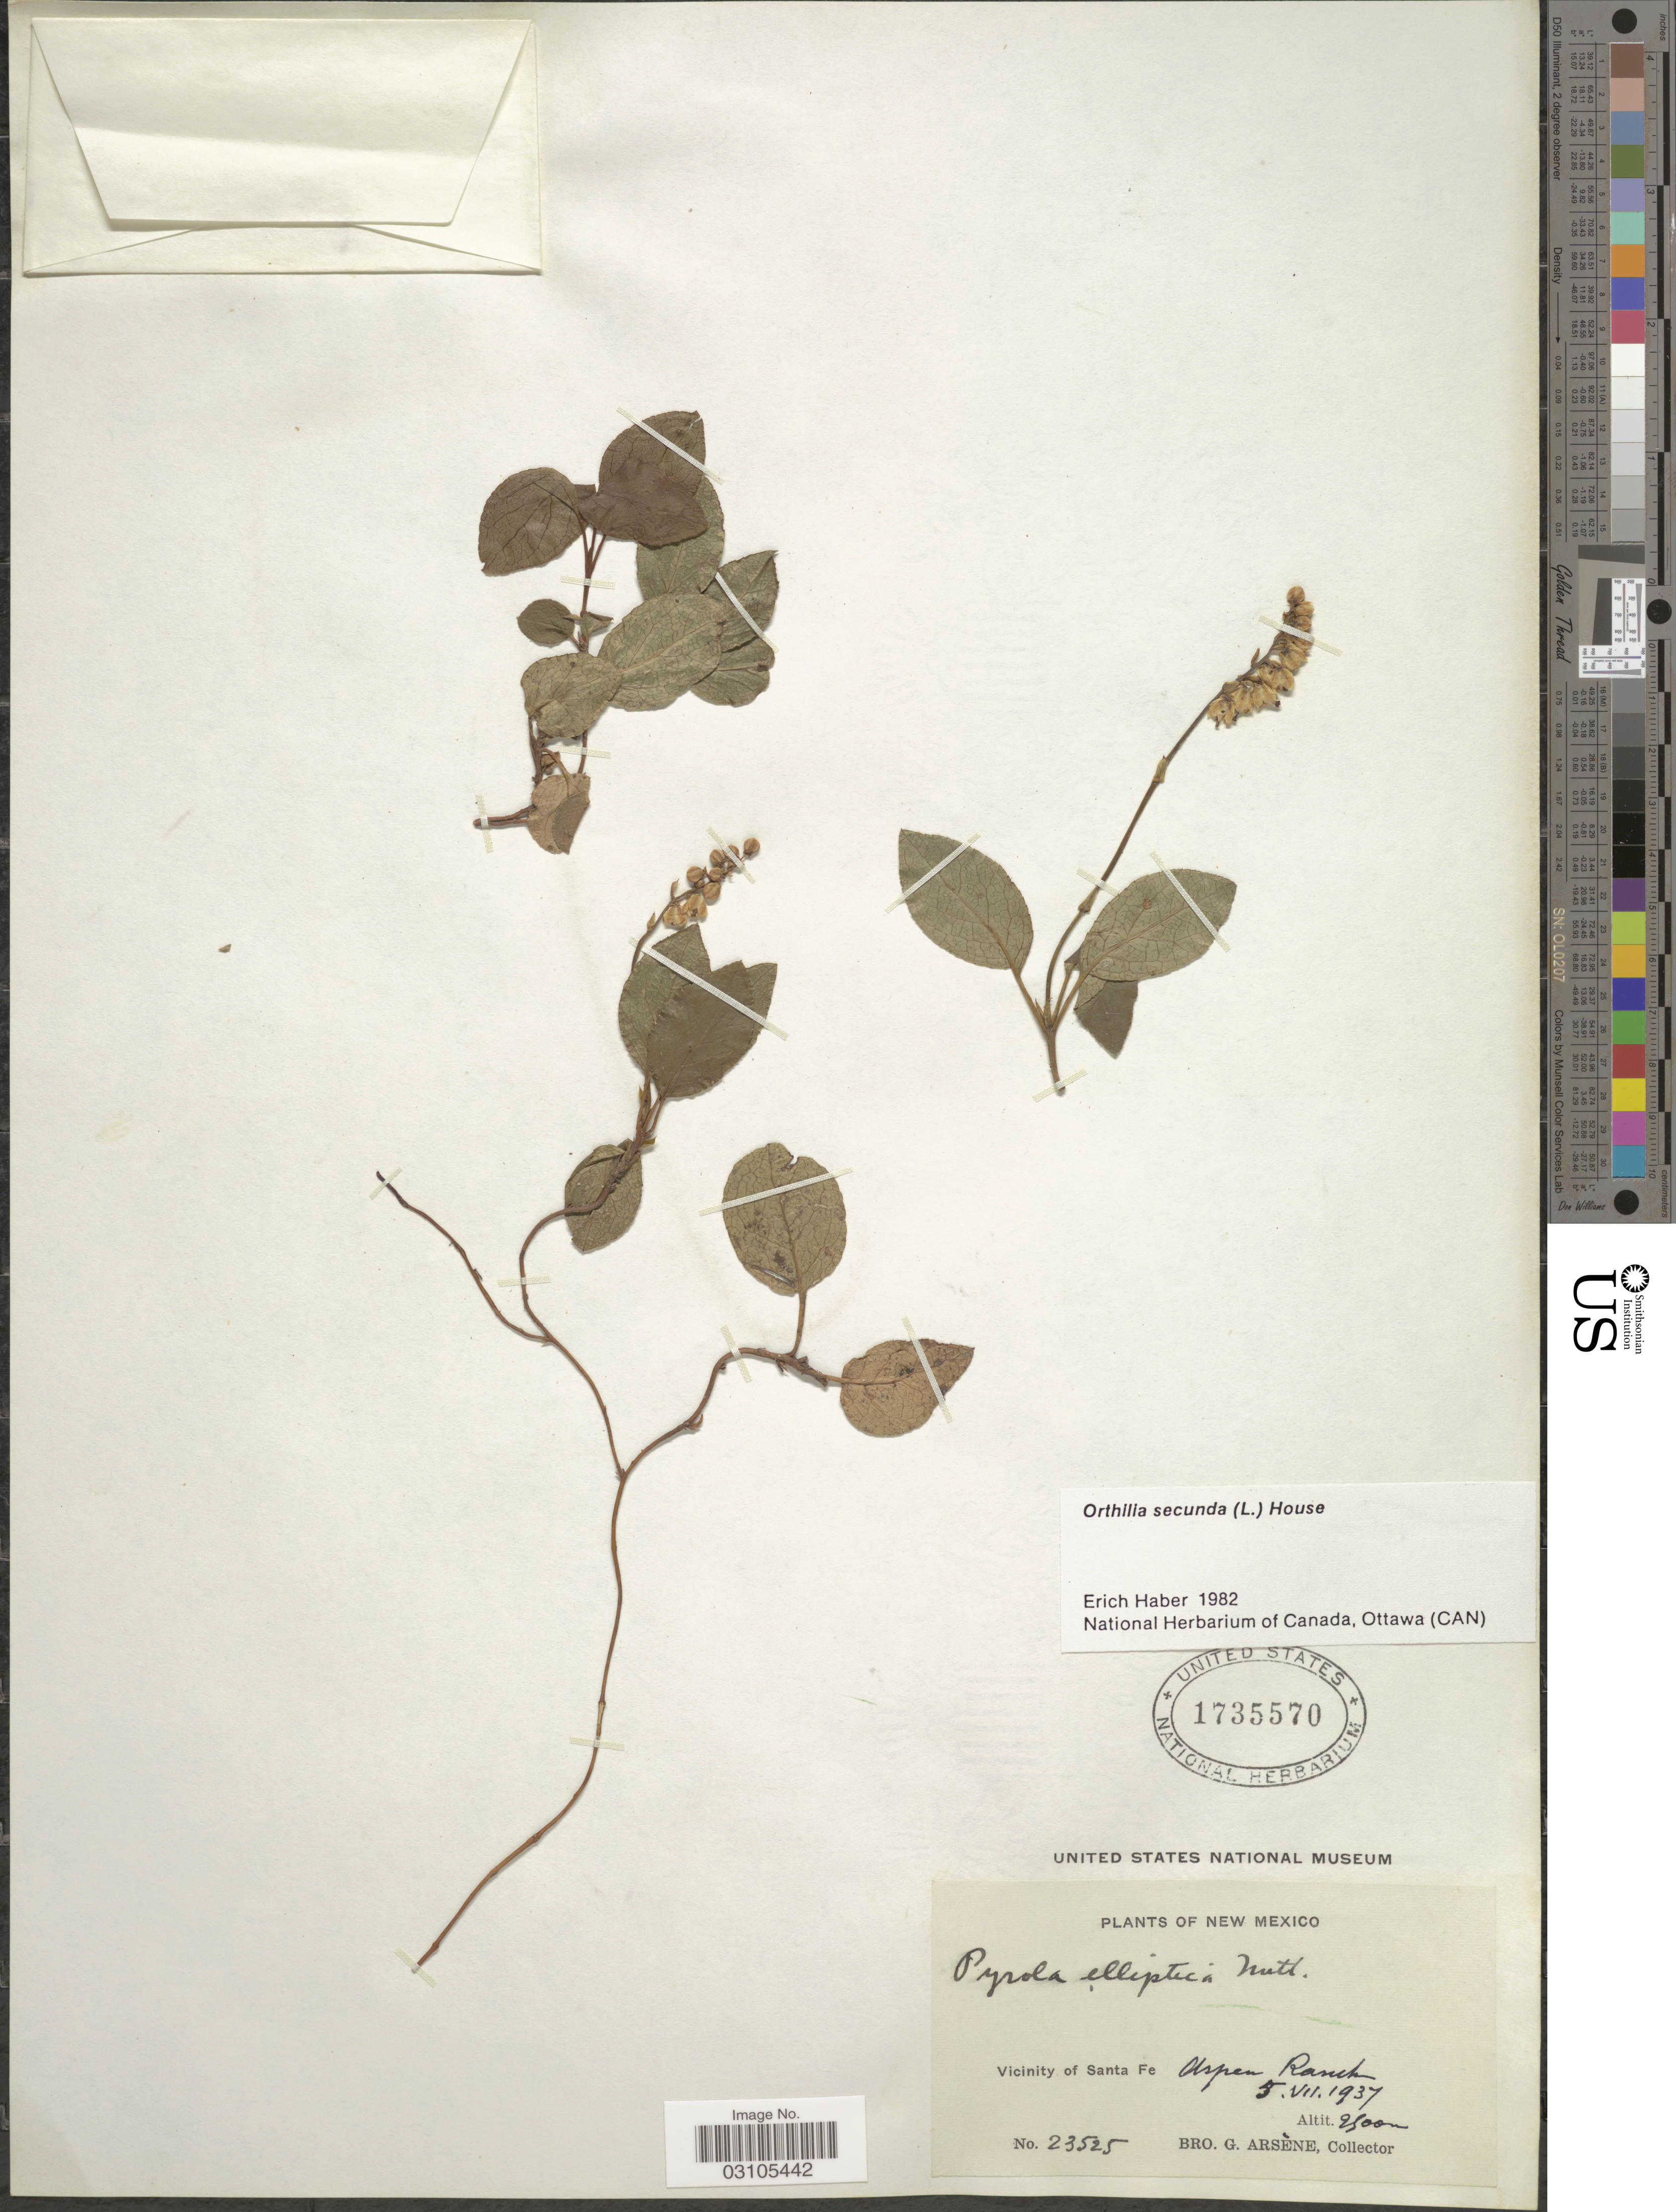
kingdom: Plantae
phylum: Tracheophyta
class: Magnoliopsida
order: Ericales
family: Ericaceae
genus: Orthilia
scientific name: Orthilia secunda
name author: (L.) House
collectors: Bro. G. Arsène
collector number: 23525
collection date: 1937-07-05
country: United States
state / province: New Mexico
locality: Vicinity of Santa Fe Aspen Ranch.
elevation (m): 2500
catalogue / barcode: US 1735570